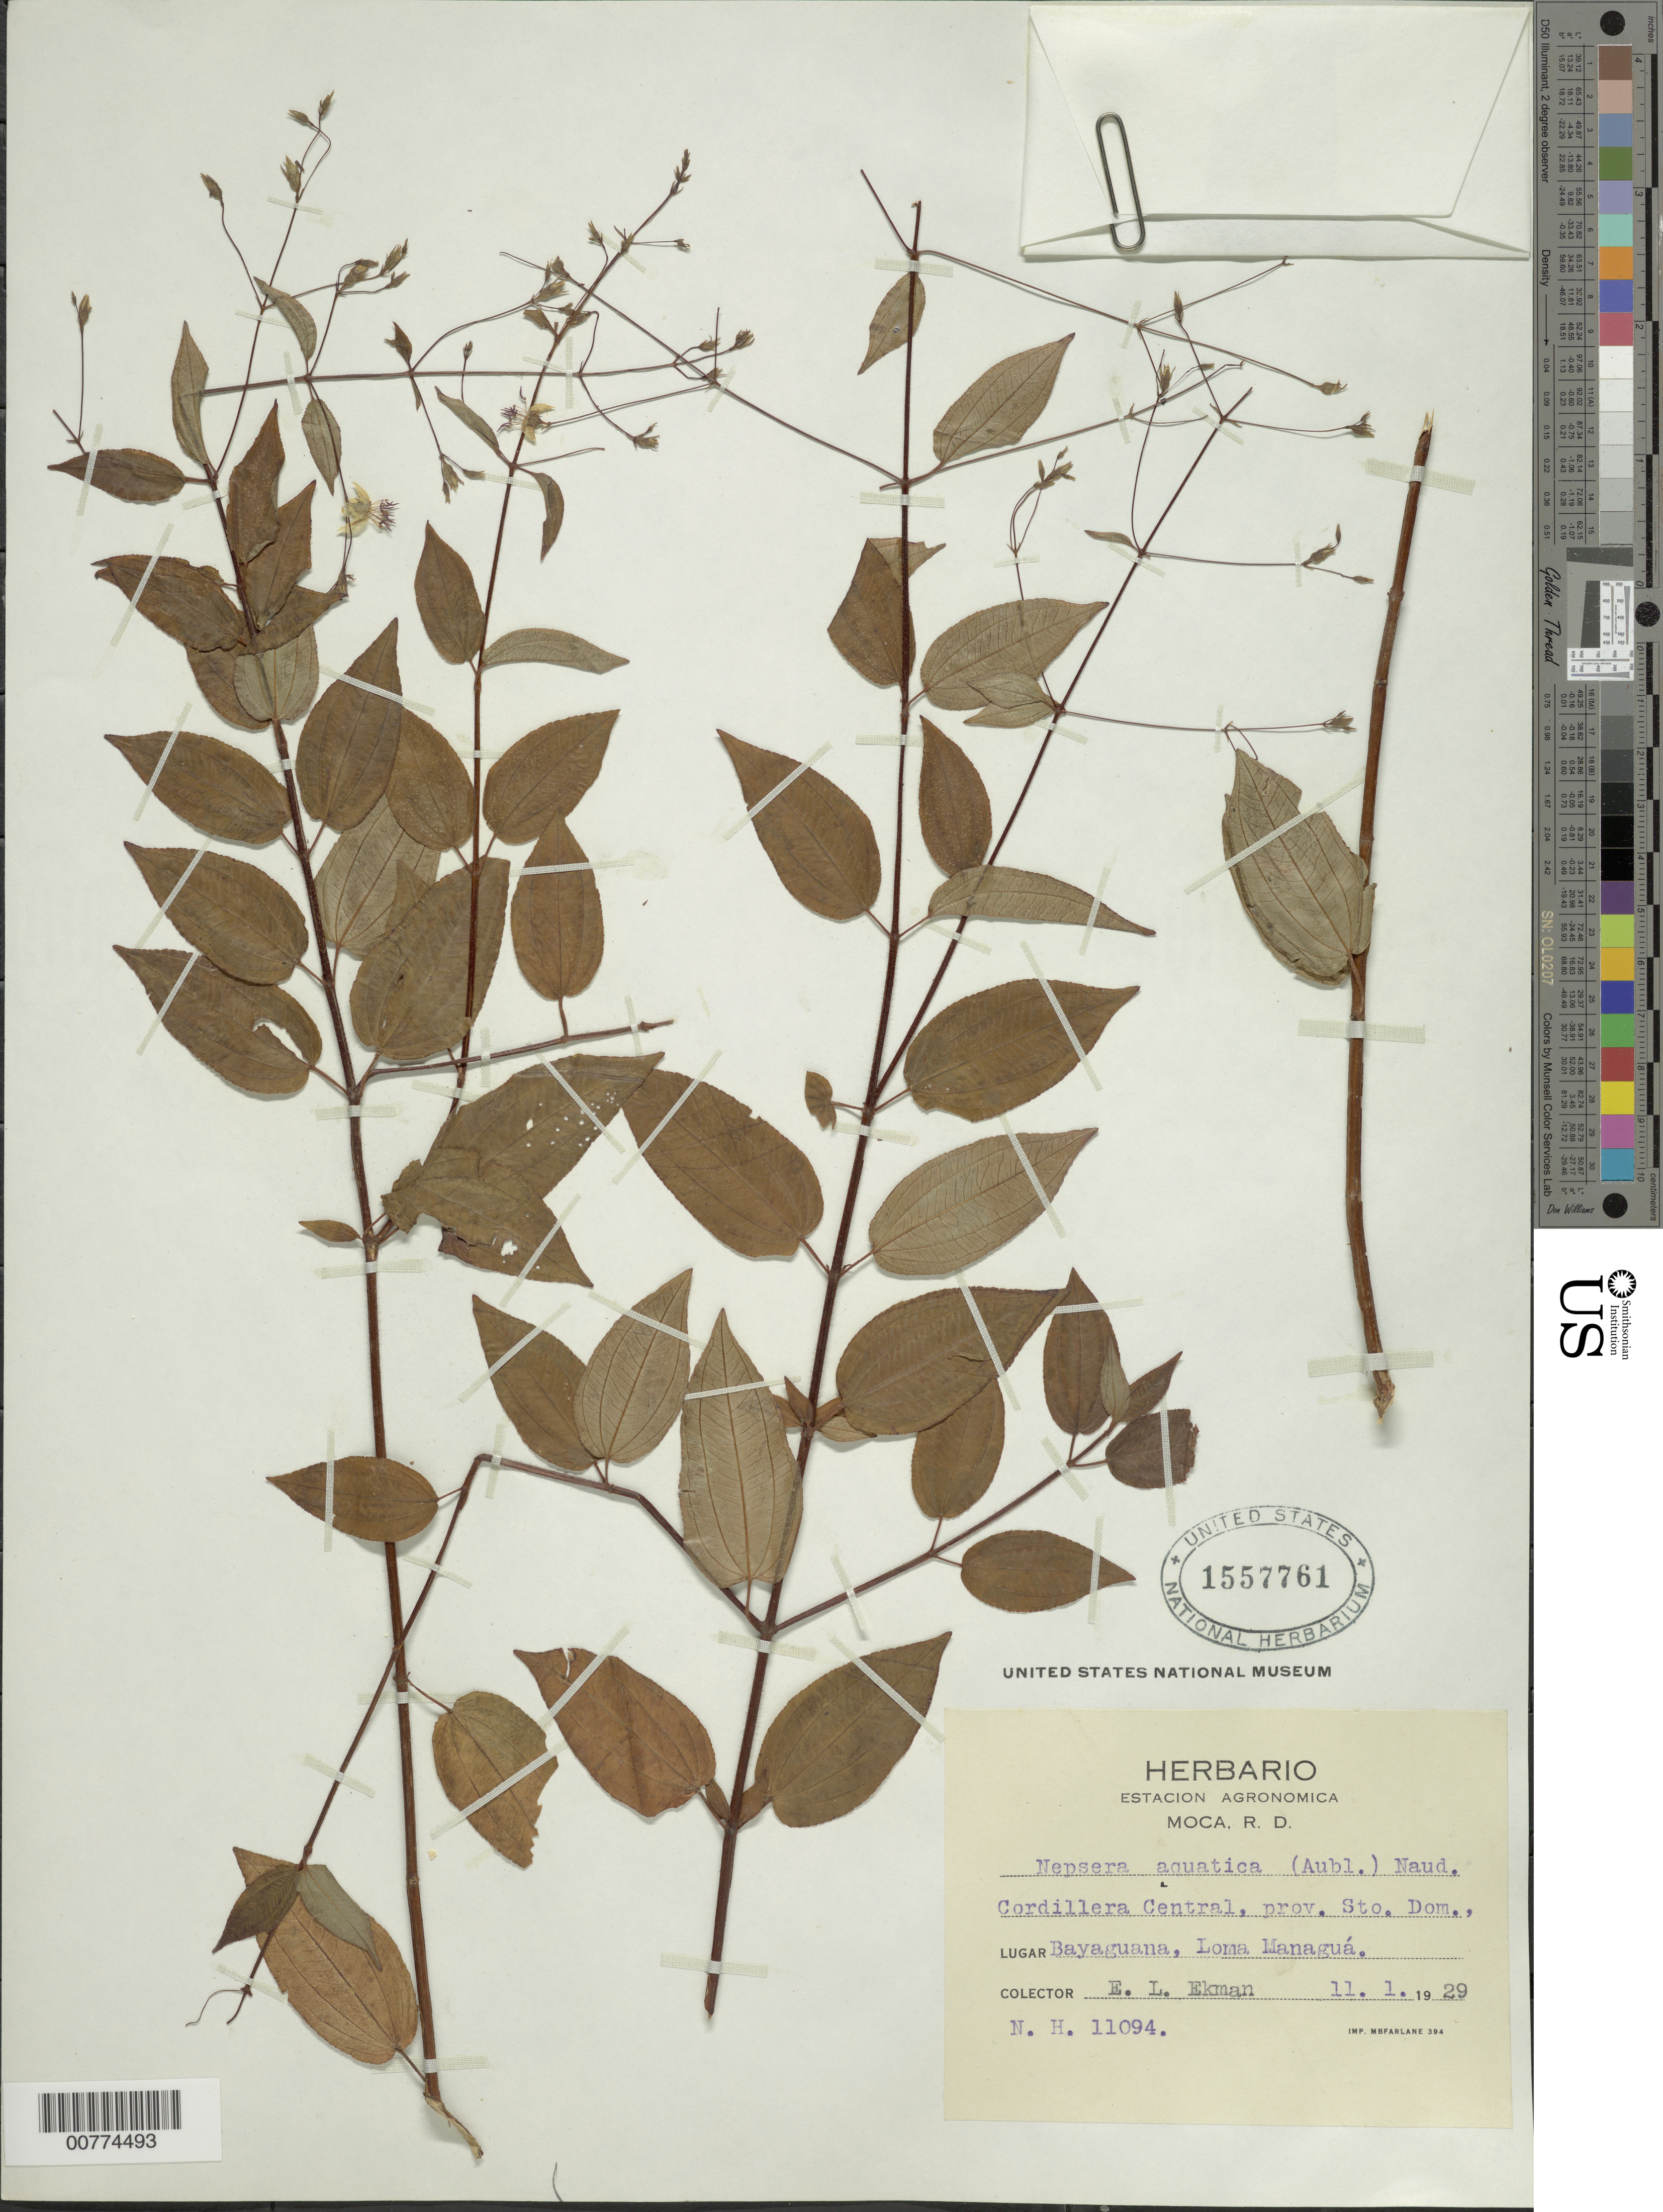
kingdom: Plantae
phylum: Tracheophyta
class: Magnoliopsida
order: Myrtales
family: Melastomataceae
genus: Nepsera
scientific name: Nepsera aquatica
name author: (Aubl.) Naudin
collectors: E. L. Ekman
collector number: H 11094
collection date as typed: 11 Jan 1929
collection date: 1929-01-11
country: Dominican Republic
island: Hispaniola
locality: Province of Santo Domingo, Cordillera Central, Moca, Bayaguana, Loma Managúa.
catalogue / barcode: US 1557761